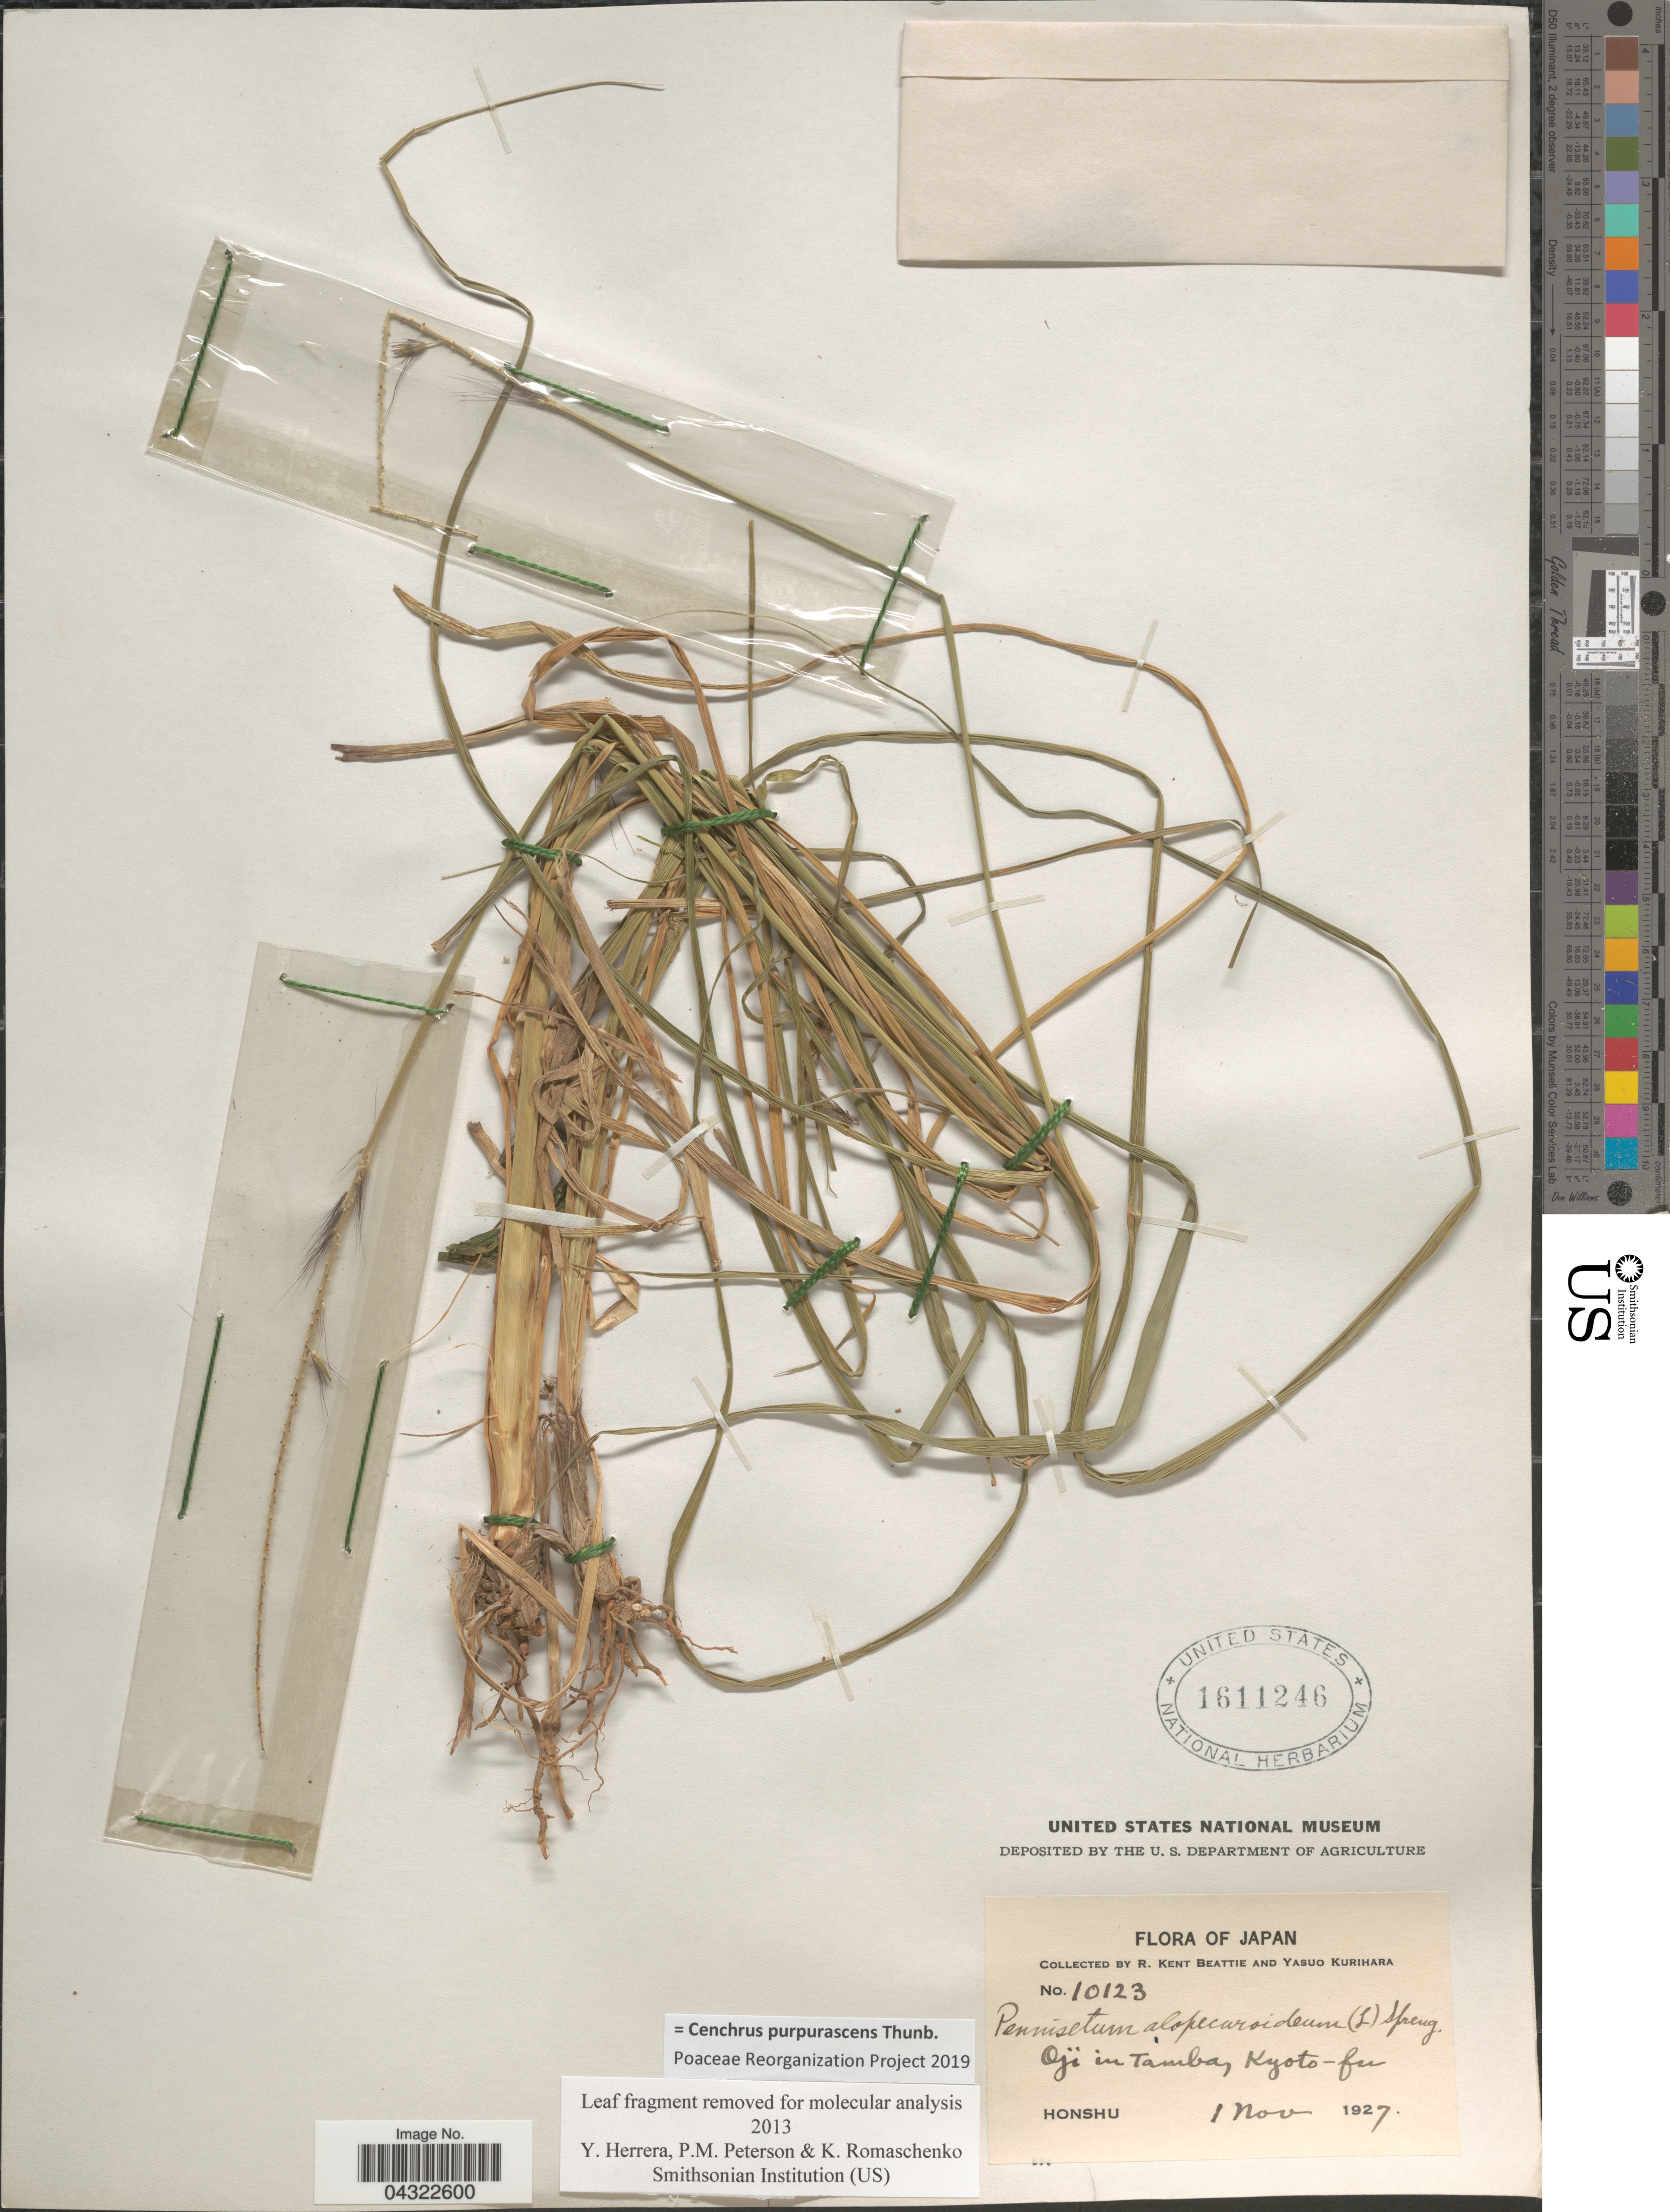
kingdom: Plantae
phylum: Tracheophyta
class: Liliopsida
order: Poales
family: Poaceae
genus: Cenchrus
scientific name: Cenchrus purpurascens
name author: Thunb.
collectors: R. K. Beattie & Y. Kurihara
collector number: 10123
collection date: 1927-11-01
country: Japan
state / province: Kyoto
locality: Oji in Tamba, Kyoto-fu. Honshu.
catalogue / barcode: US 1611246